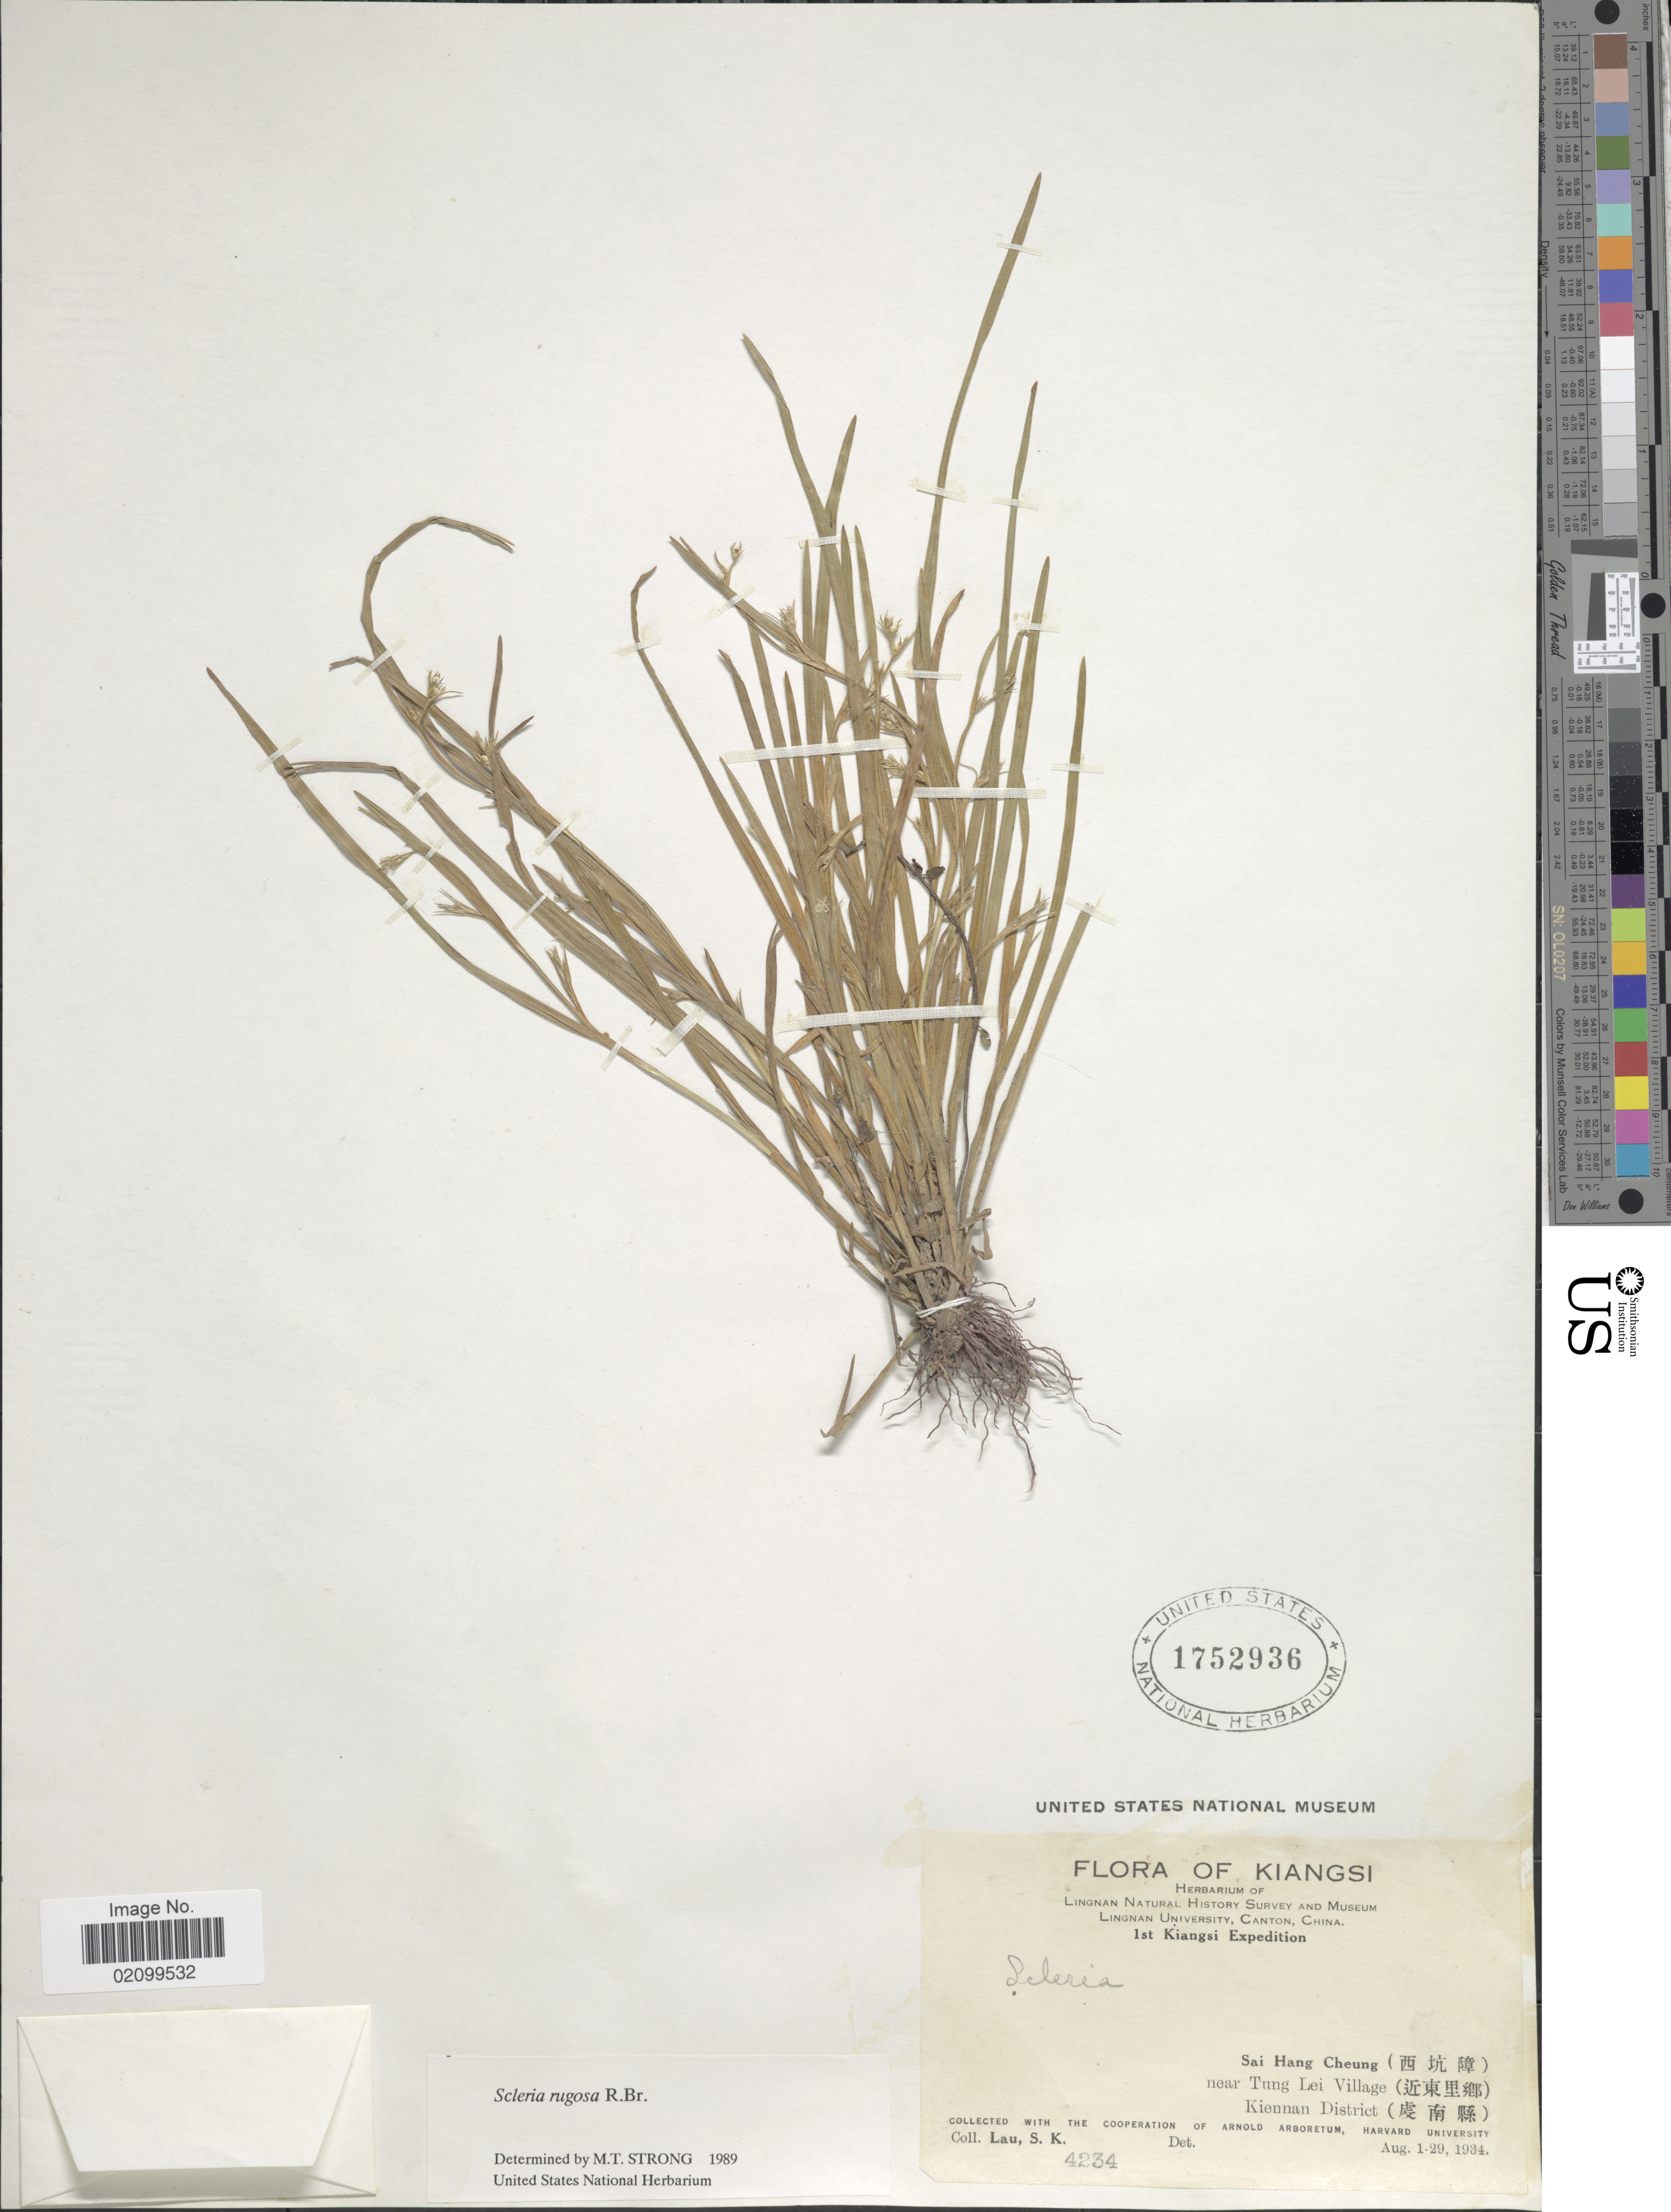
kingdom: Plantae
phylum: Tracheophyta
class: Liliopsida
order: Poales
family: Cyperaceae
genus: Scleria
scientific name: Scleria rugosa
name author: R. Br.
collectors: S. K. Lau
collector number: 4234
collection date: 1934-08-04/1934-08-29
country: China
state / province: Jiangxi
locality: Kiansi. Sai Hang Cheung, near Tung Lei Village, Kiennan District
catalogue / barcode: US 1752936